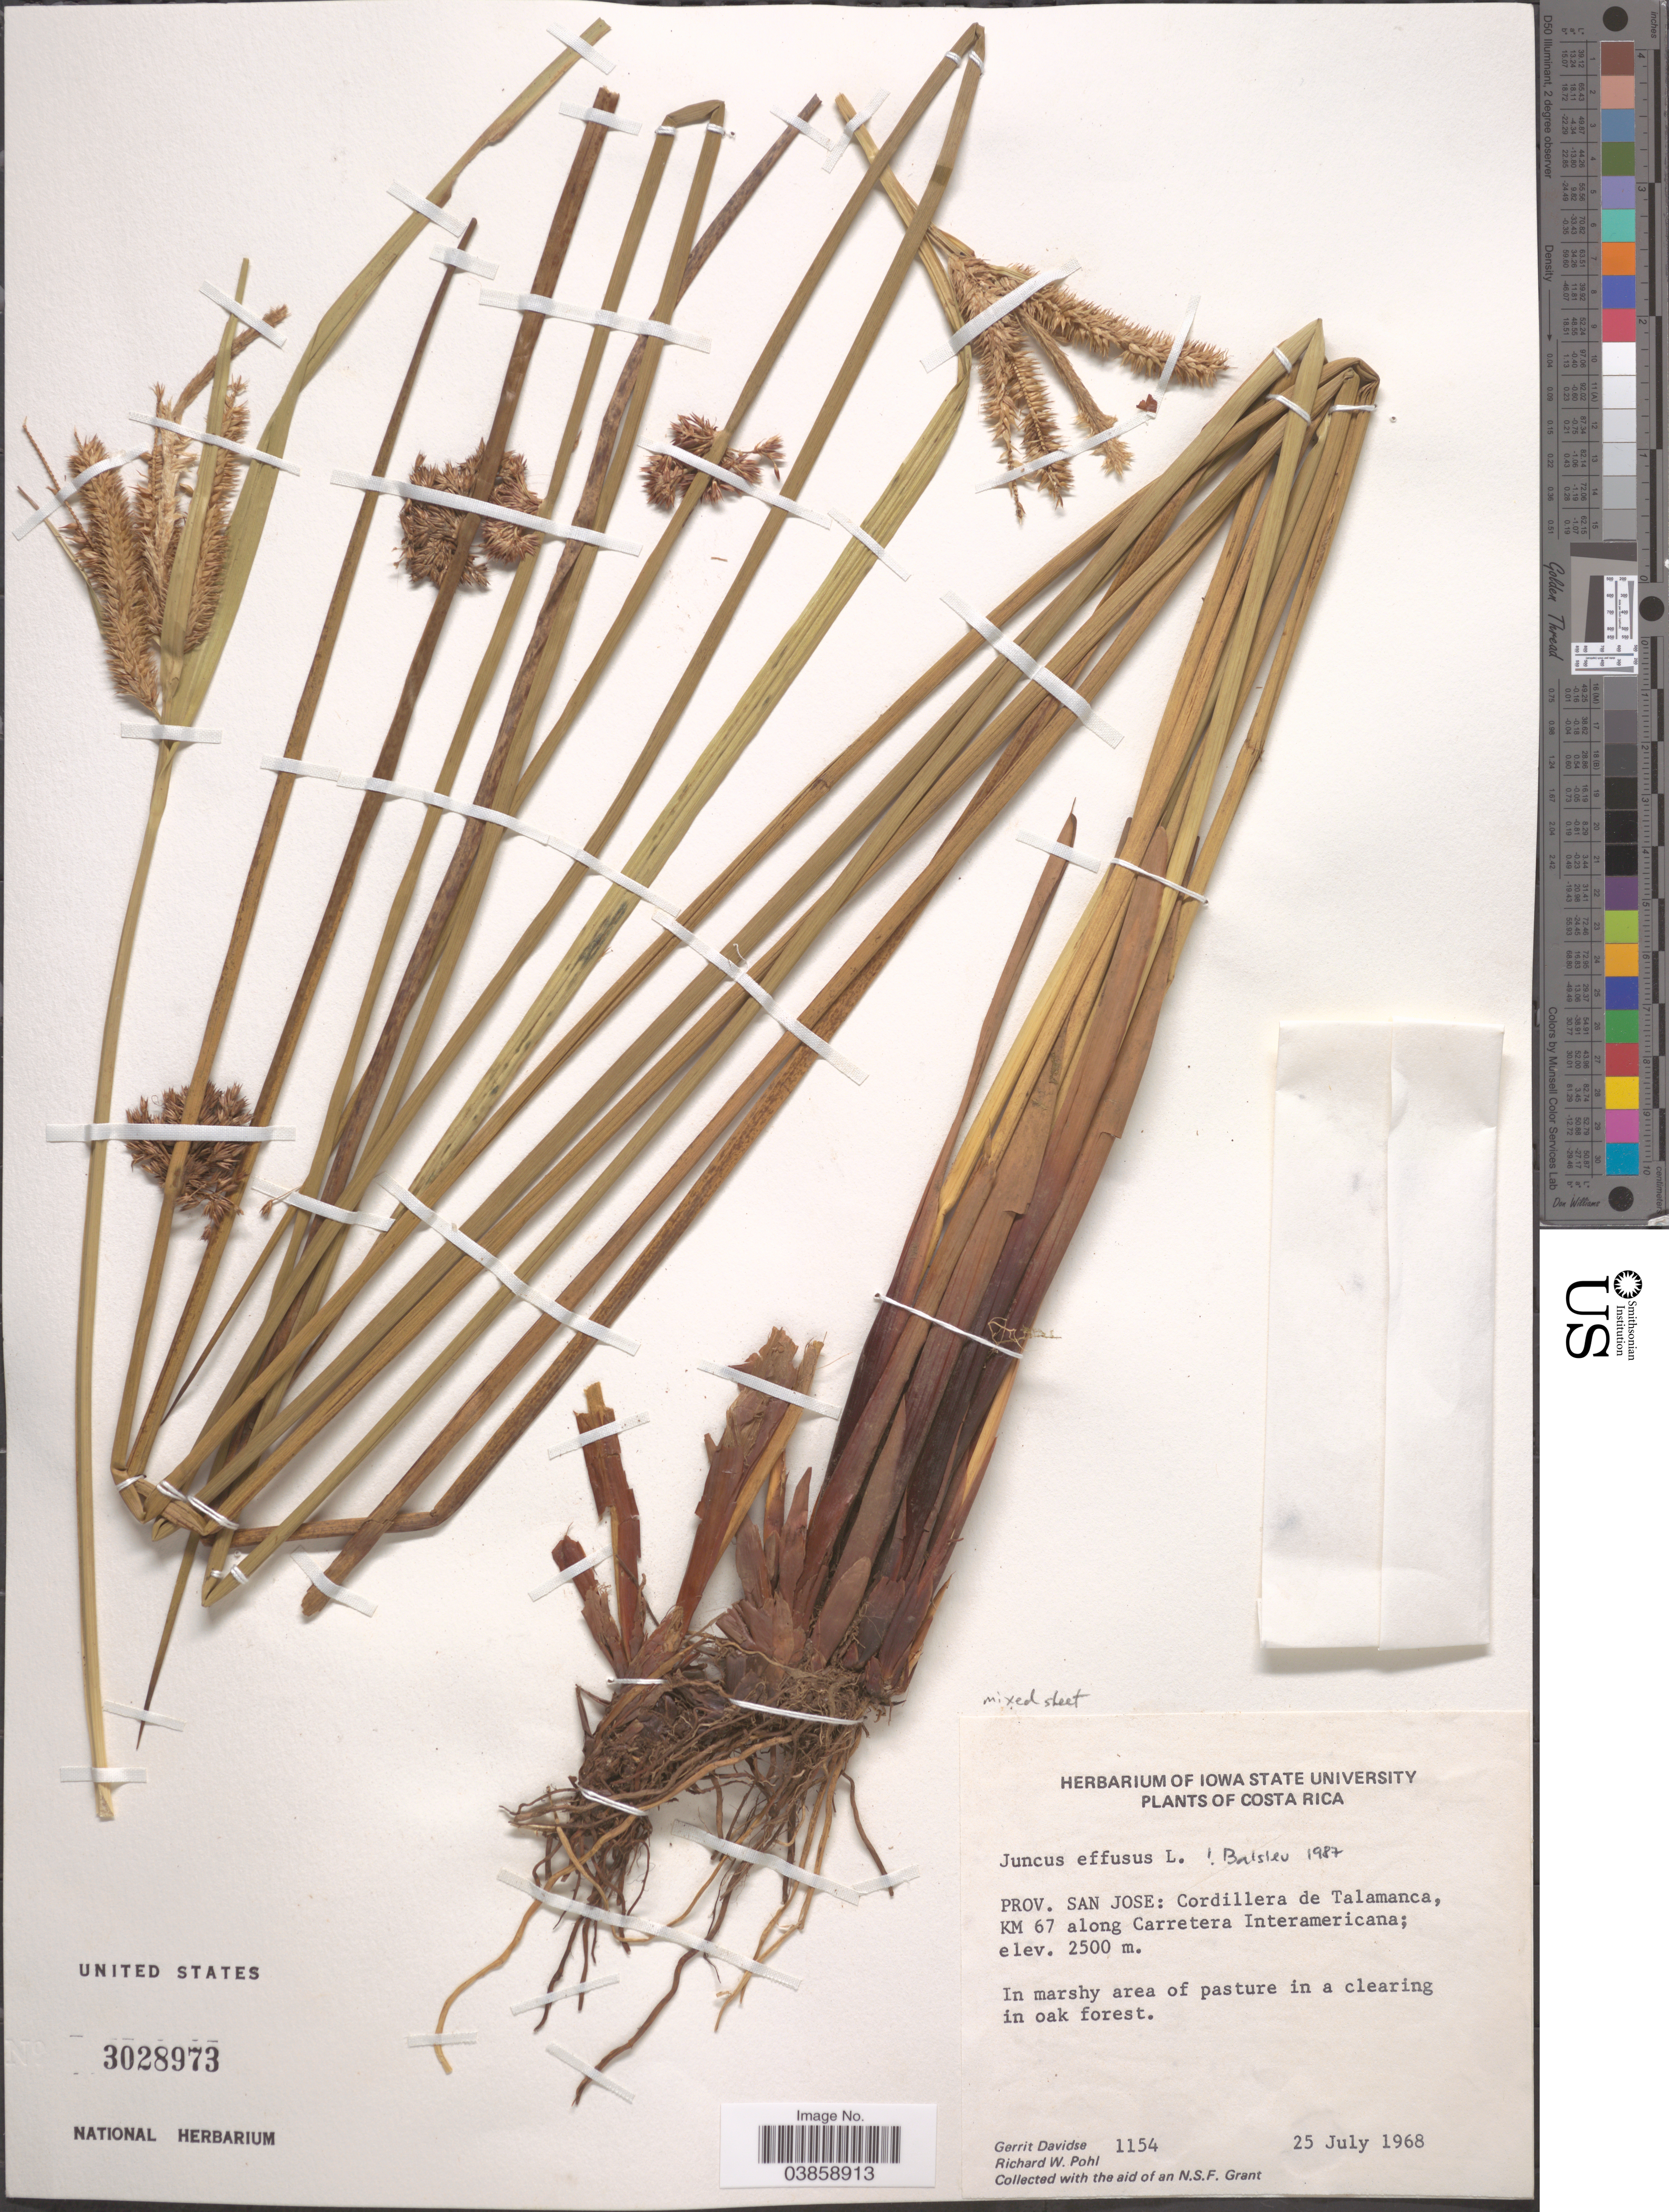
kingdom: Plantae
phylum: Tracheophyta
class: Liliopsida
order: Poales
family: Juncaceae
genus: Juncus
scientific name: Juncus effusus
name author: L.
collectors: G. Davidse & R. W. Pohl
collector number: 1154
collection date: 1968-07-25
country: Costa Rica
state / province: San José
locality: Cordillera de Talamanca, KM 67 along Carretera Interamericana.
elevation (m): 2500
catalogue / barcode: US 3028973